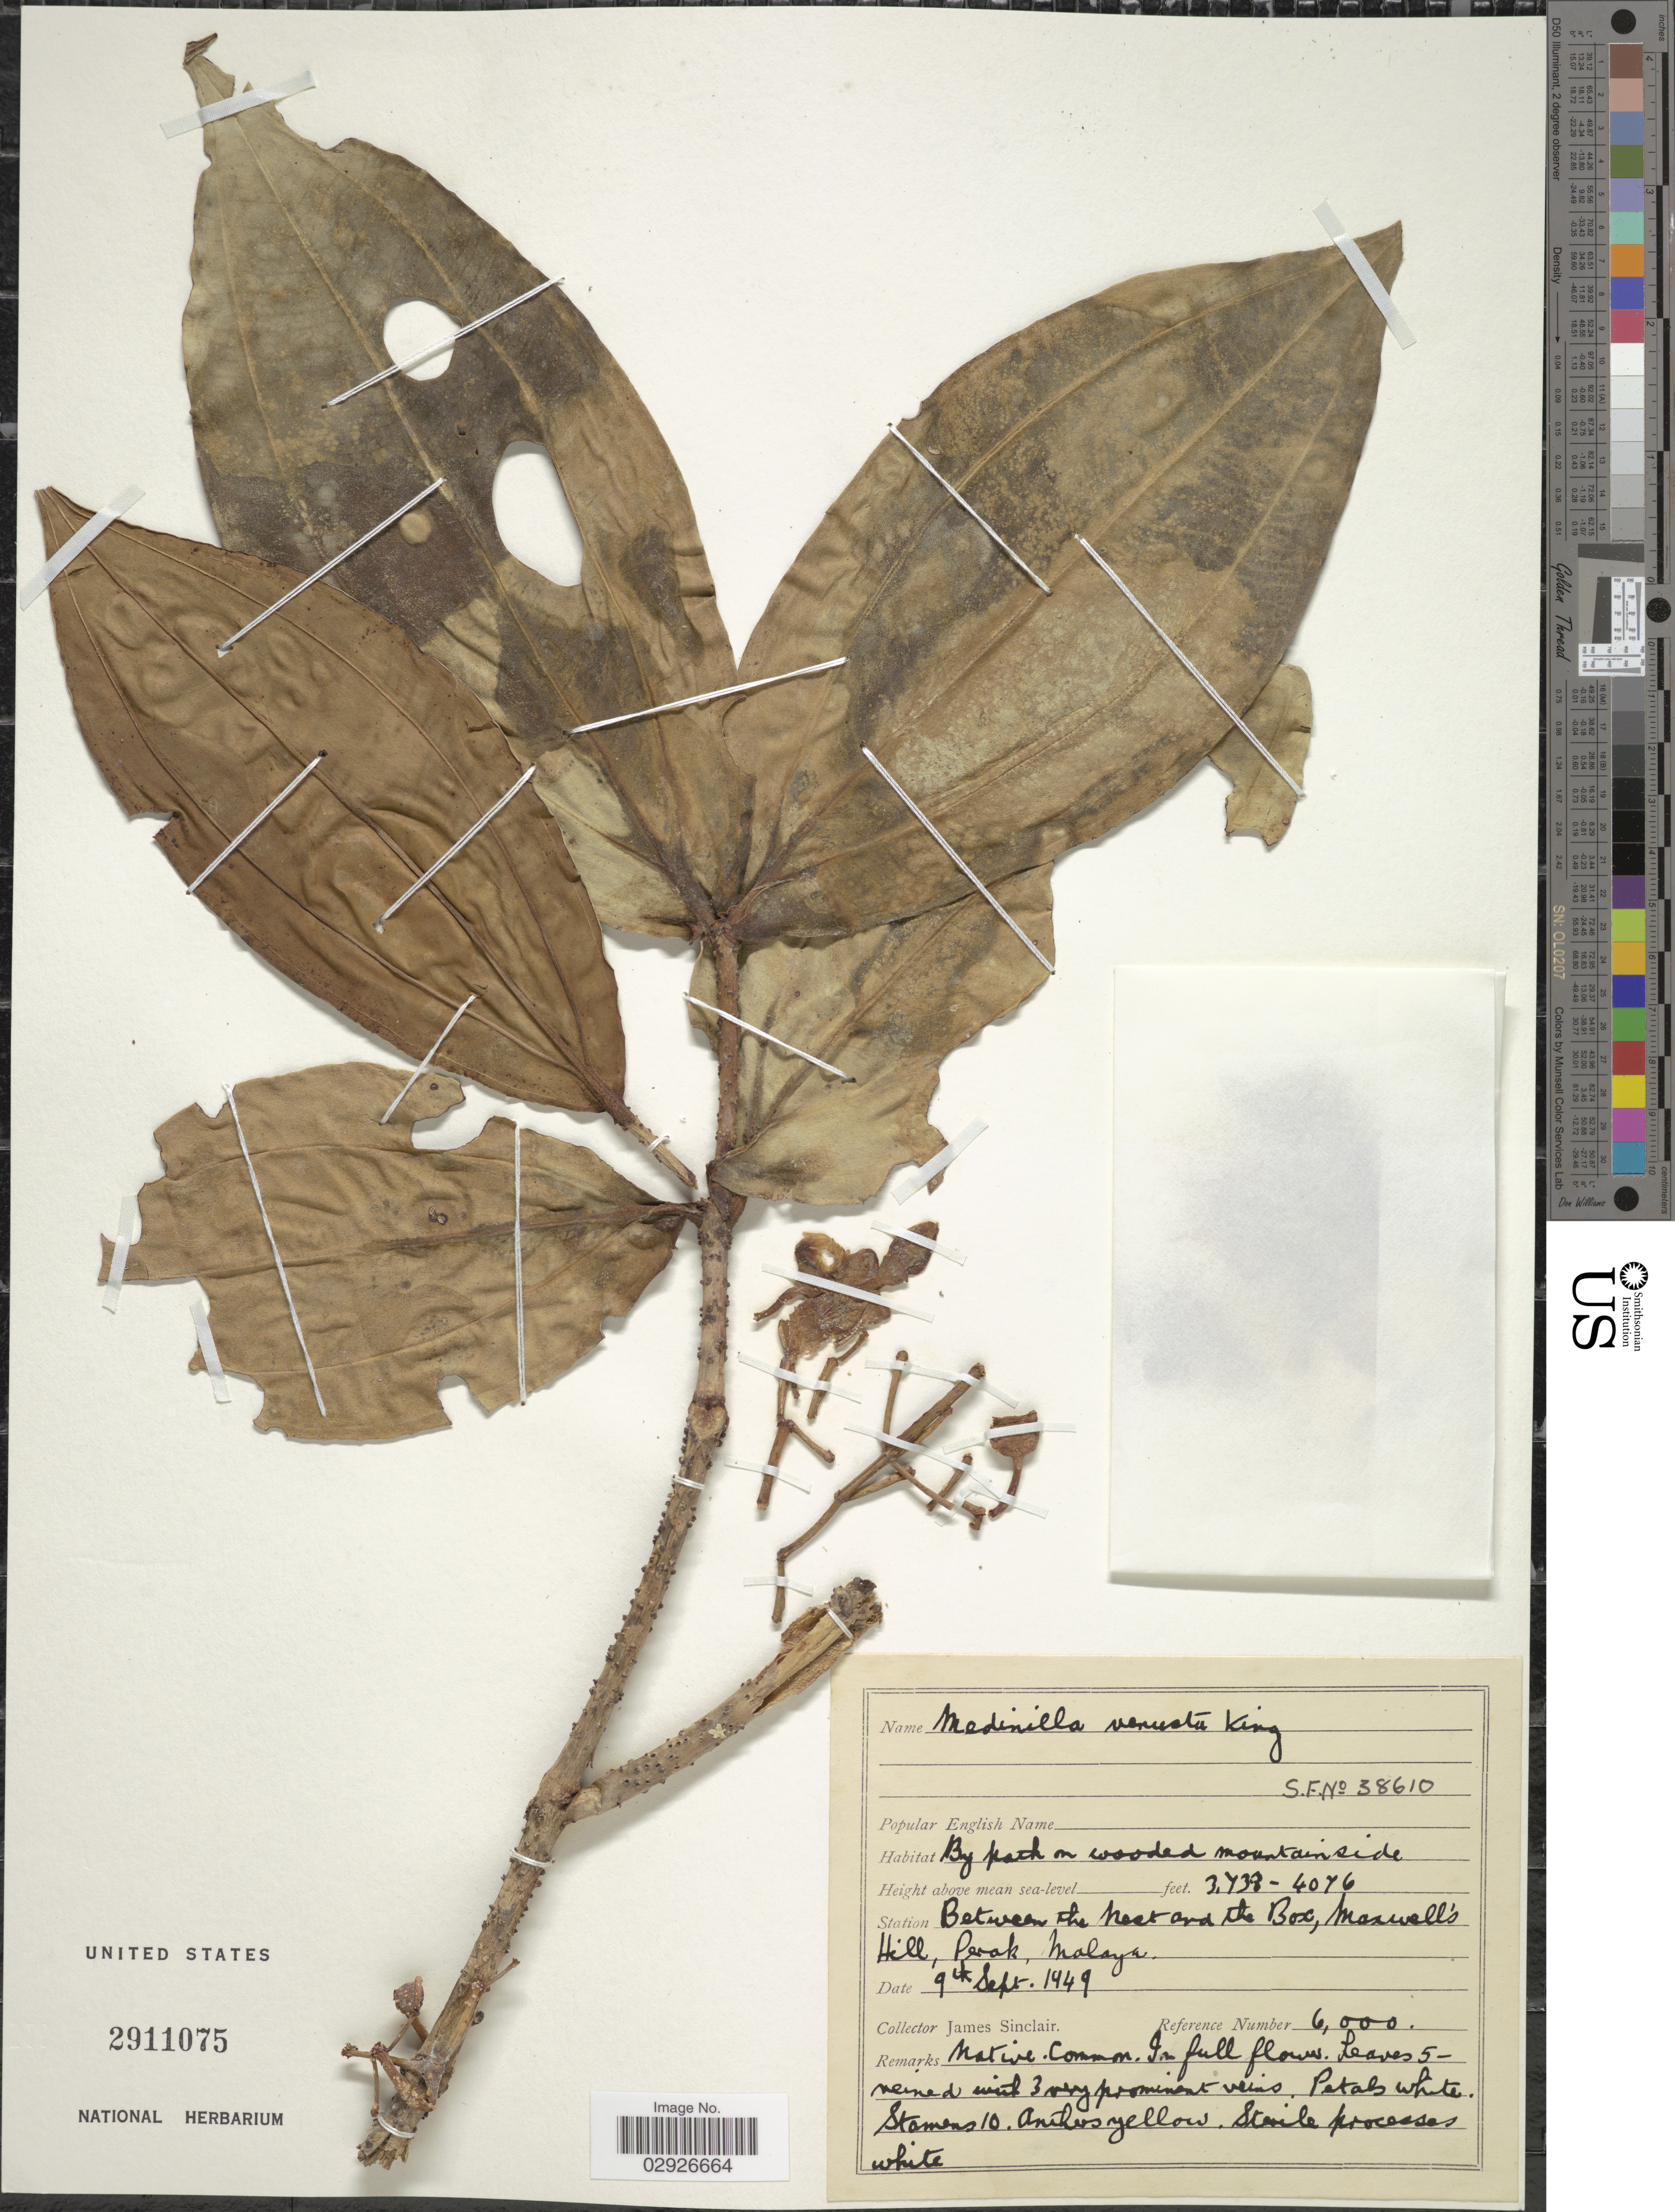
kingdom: Plantae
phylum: Tracheophyta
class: Magnoliopsida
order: Myrtales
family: Melastomataceae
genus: Medinilla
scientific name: Medinilla venusta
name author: King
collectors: J. Sinclair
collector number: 6000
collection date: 1949-09-09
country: Malaysia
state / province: Perak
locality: Between the Nest and the Box, Maxwell's Hill, Perak, Malaya.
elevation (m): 1139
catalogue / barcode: US 2911075